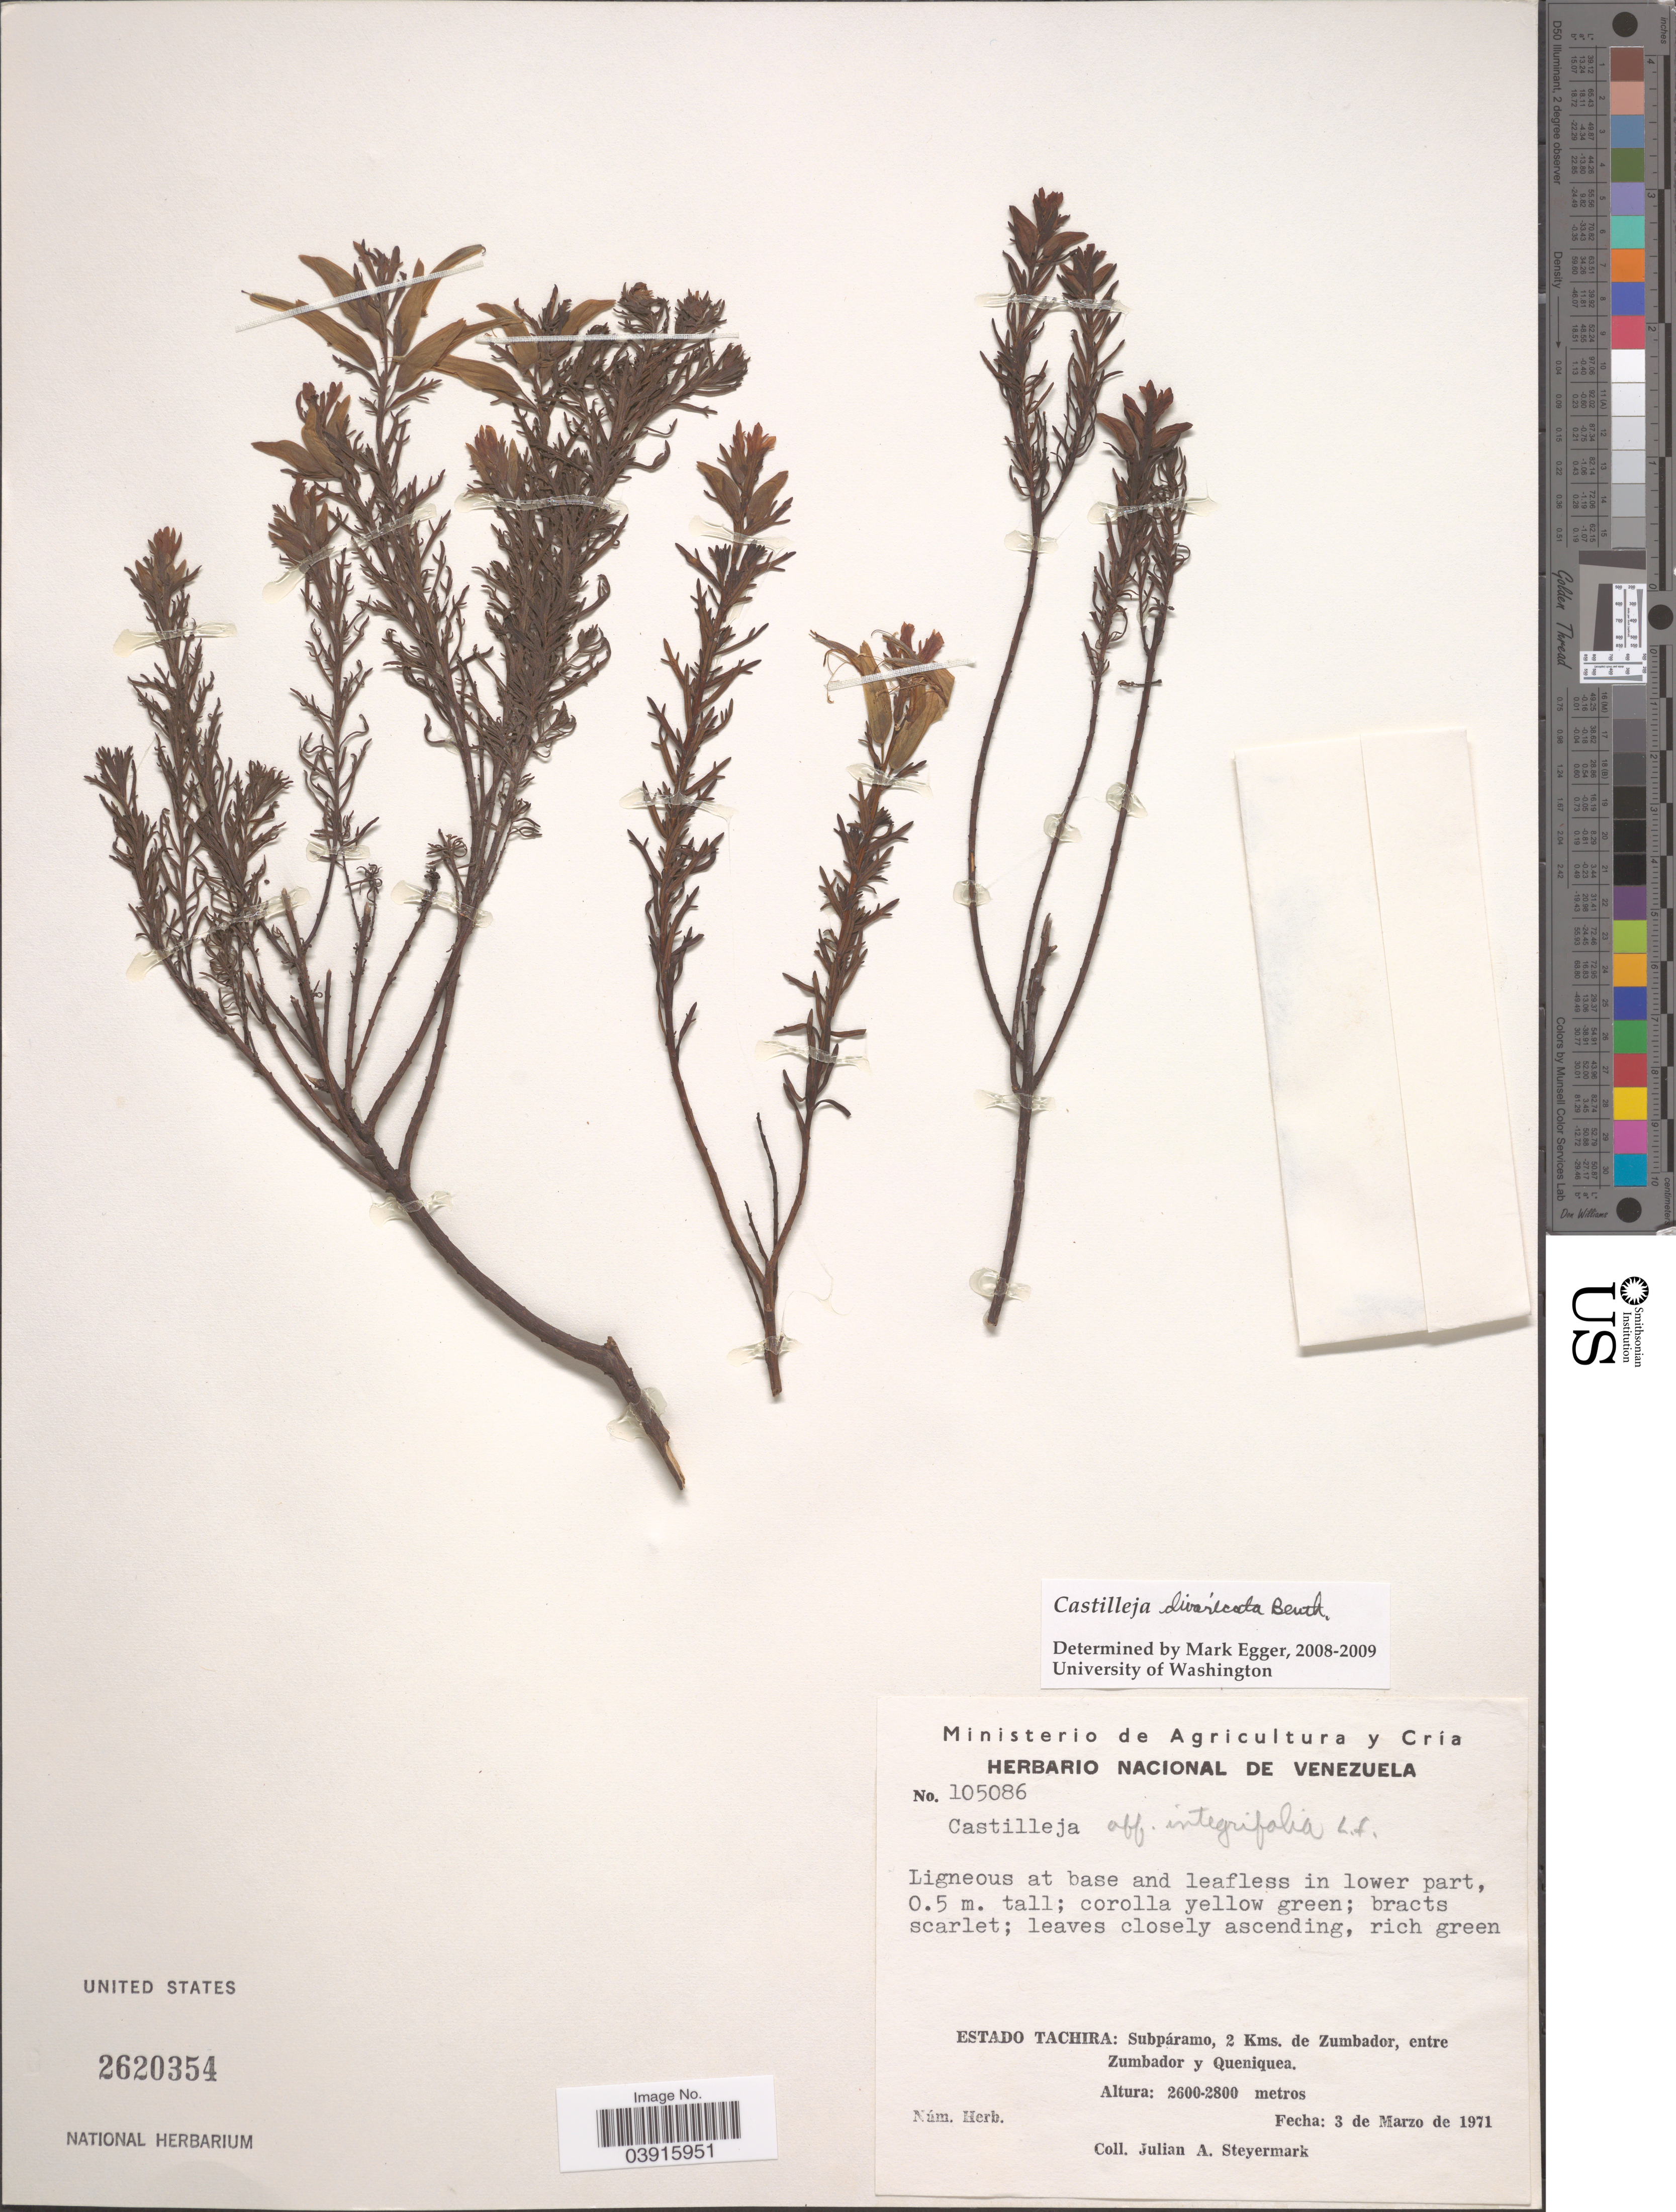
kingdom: Plantae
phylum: Tracheophyta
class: Magnoliopsida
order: Lamiales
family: Orobanchaceae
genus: Castilleja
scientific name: Castilleja divaricata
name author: Benth.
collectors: J. Steyermark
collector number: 105086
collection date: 1971-03-03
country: Venezuela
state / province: Tachira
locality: Subpáramo, 2 Kms. de Zumbador, entre Zumbador y Queniquea.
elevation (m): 2600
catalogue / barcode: US 2620354